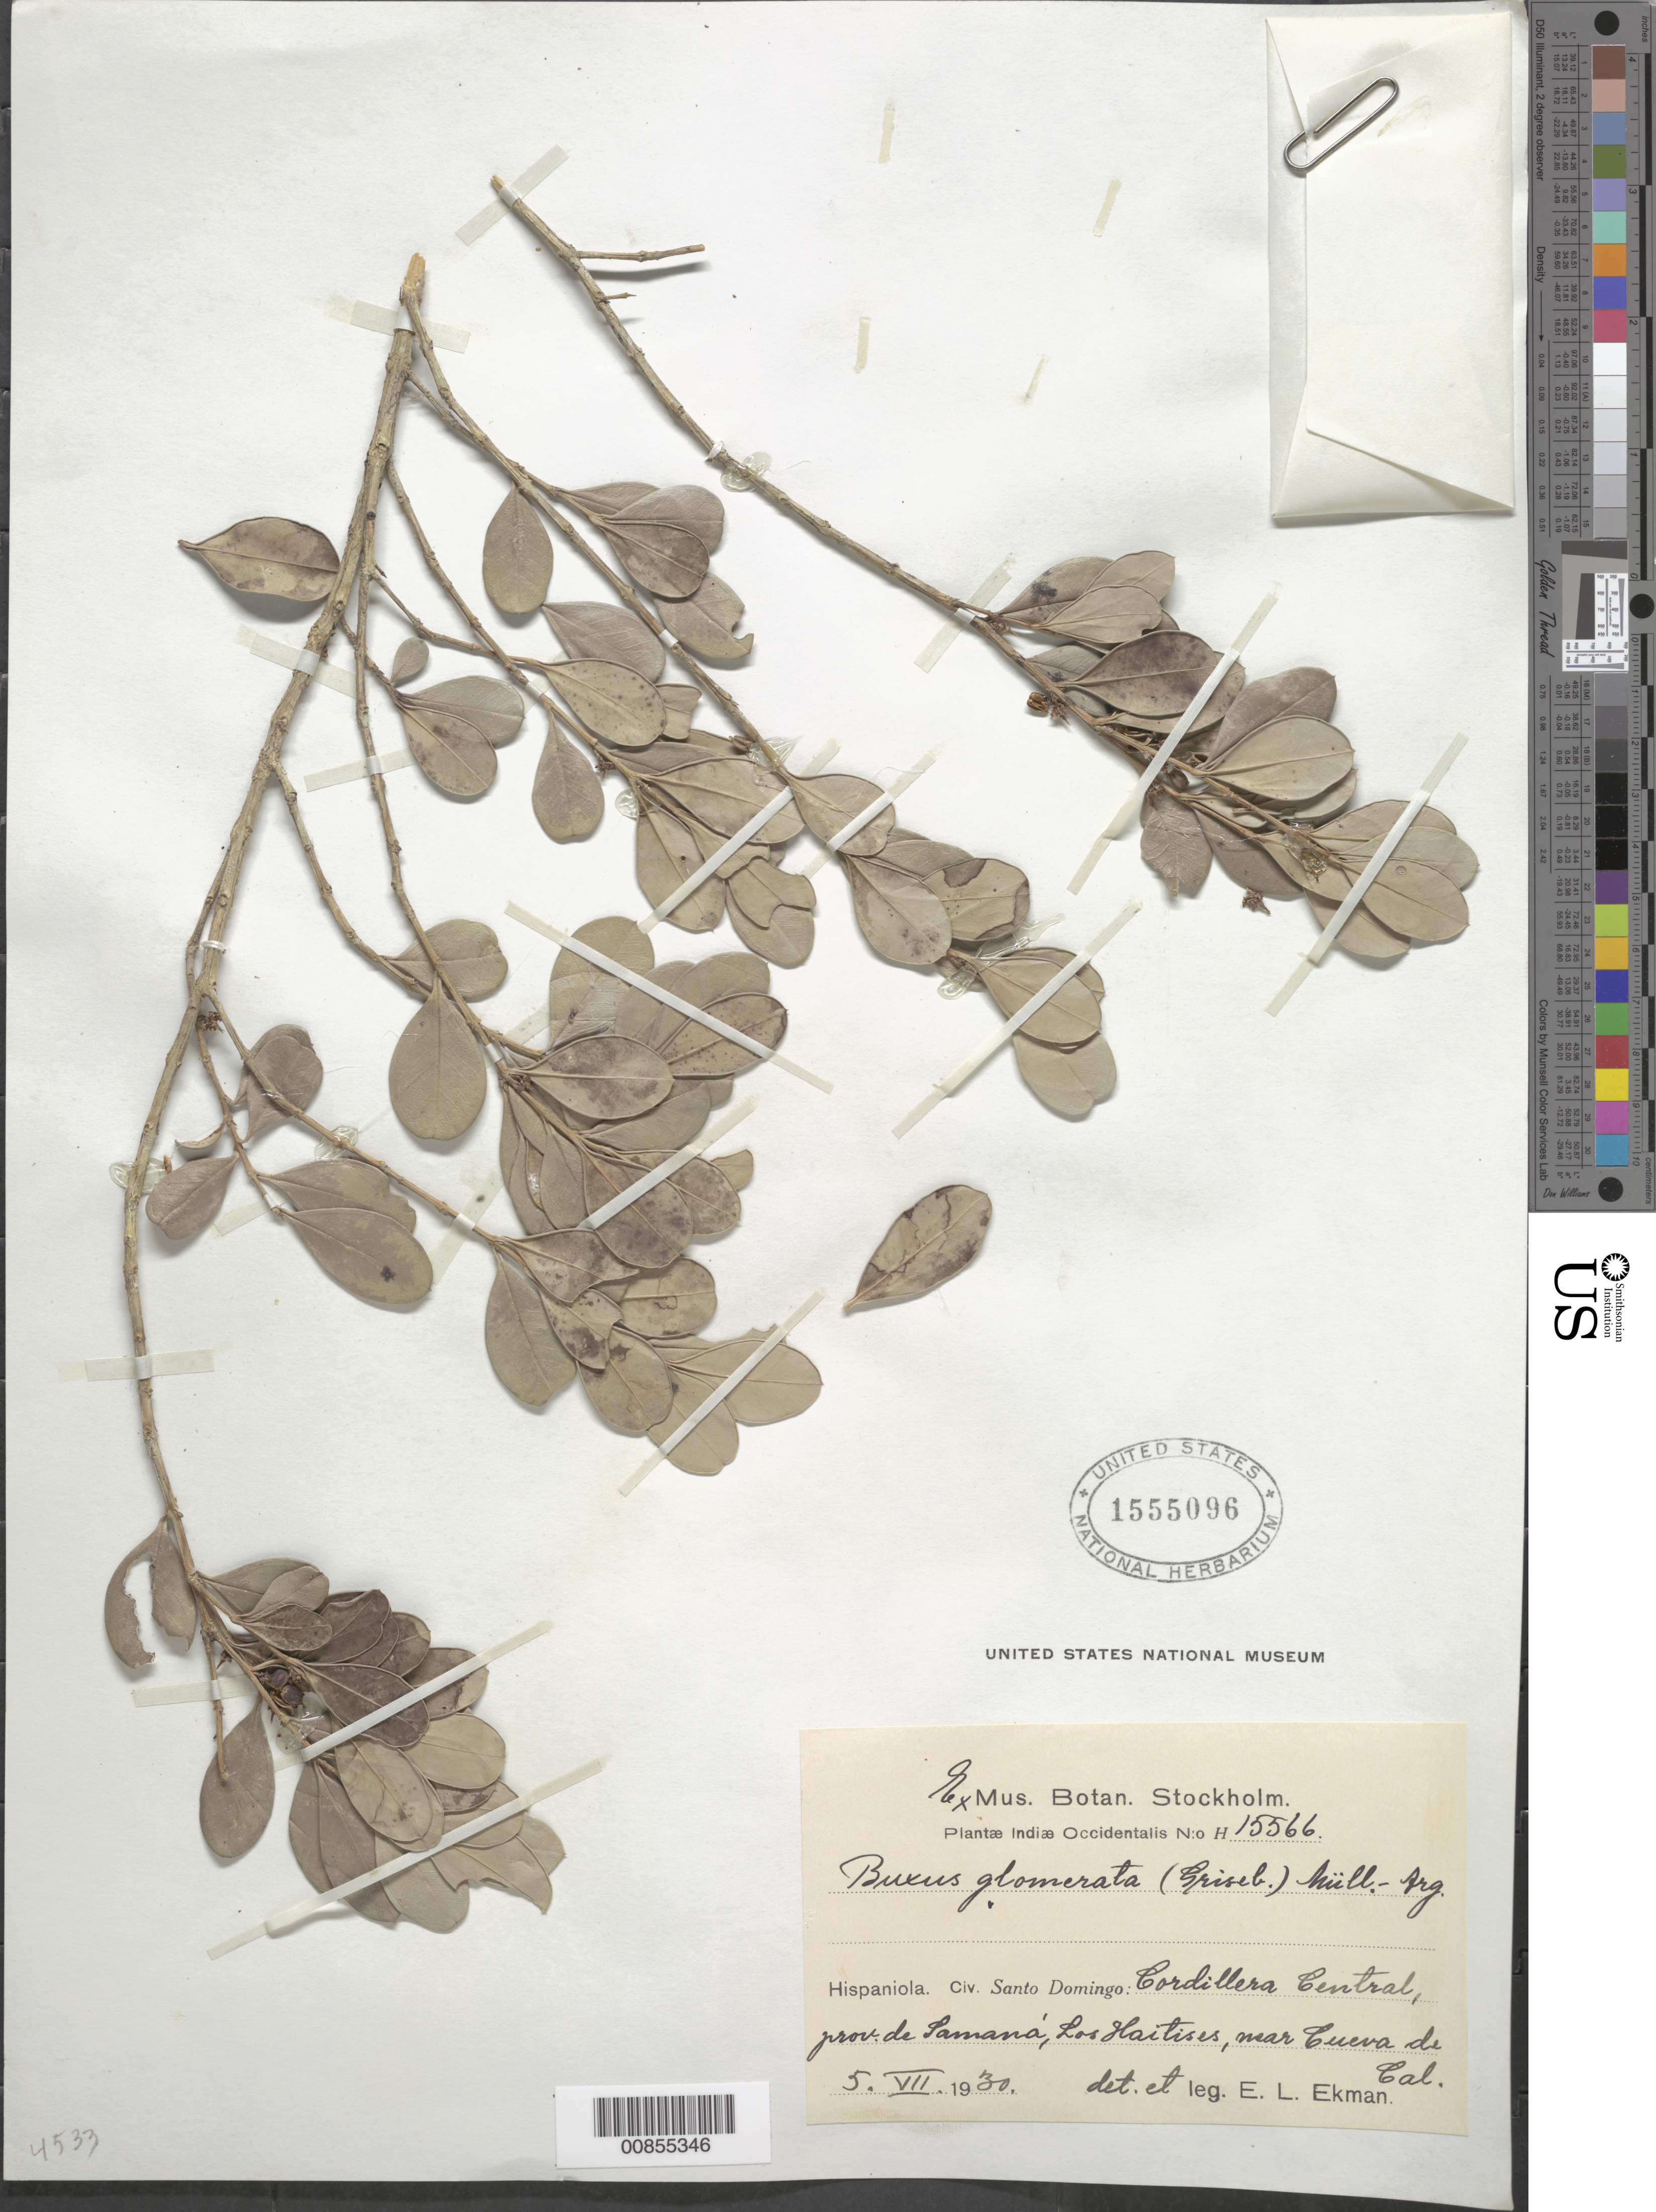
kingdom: Plantae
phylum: Tracheophyta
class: Magnoliopsida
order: Buxales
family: Buxaceae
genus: Buxus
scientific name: Buxus glomerata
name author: (Griseb.) Müll. Arg.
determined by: Ekman, E. L.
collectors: E. L. Ekman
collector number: H 15566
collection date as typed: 05 Jul 1930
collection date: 1930-07-05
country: Dominican Republic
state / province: Samana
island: Hispaniola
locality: Cordillera Central, Los Haitises, near Cueva de Cal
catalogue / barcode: US 1555096